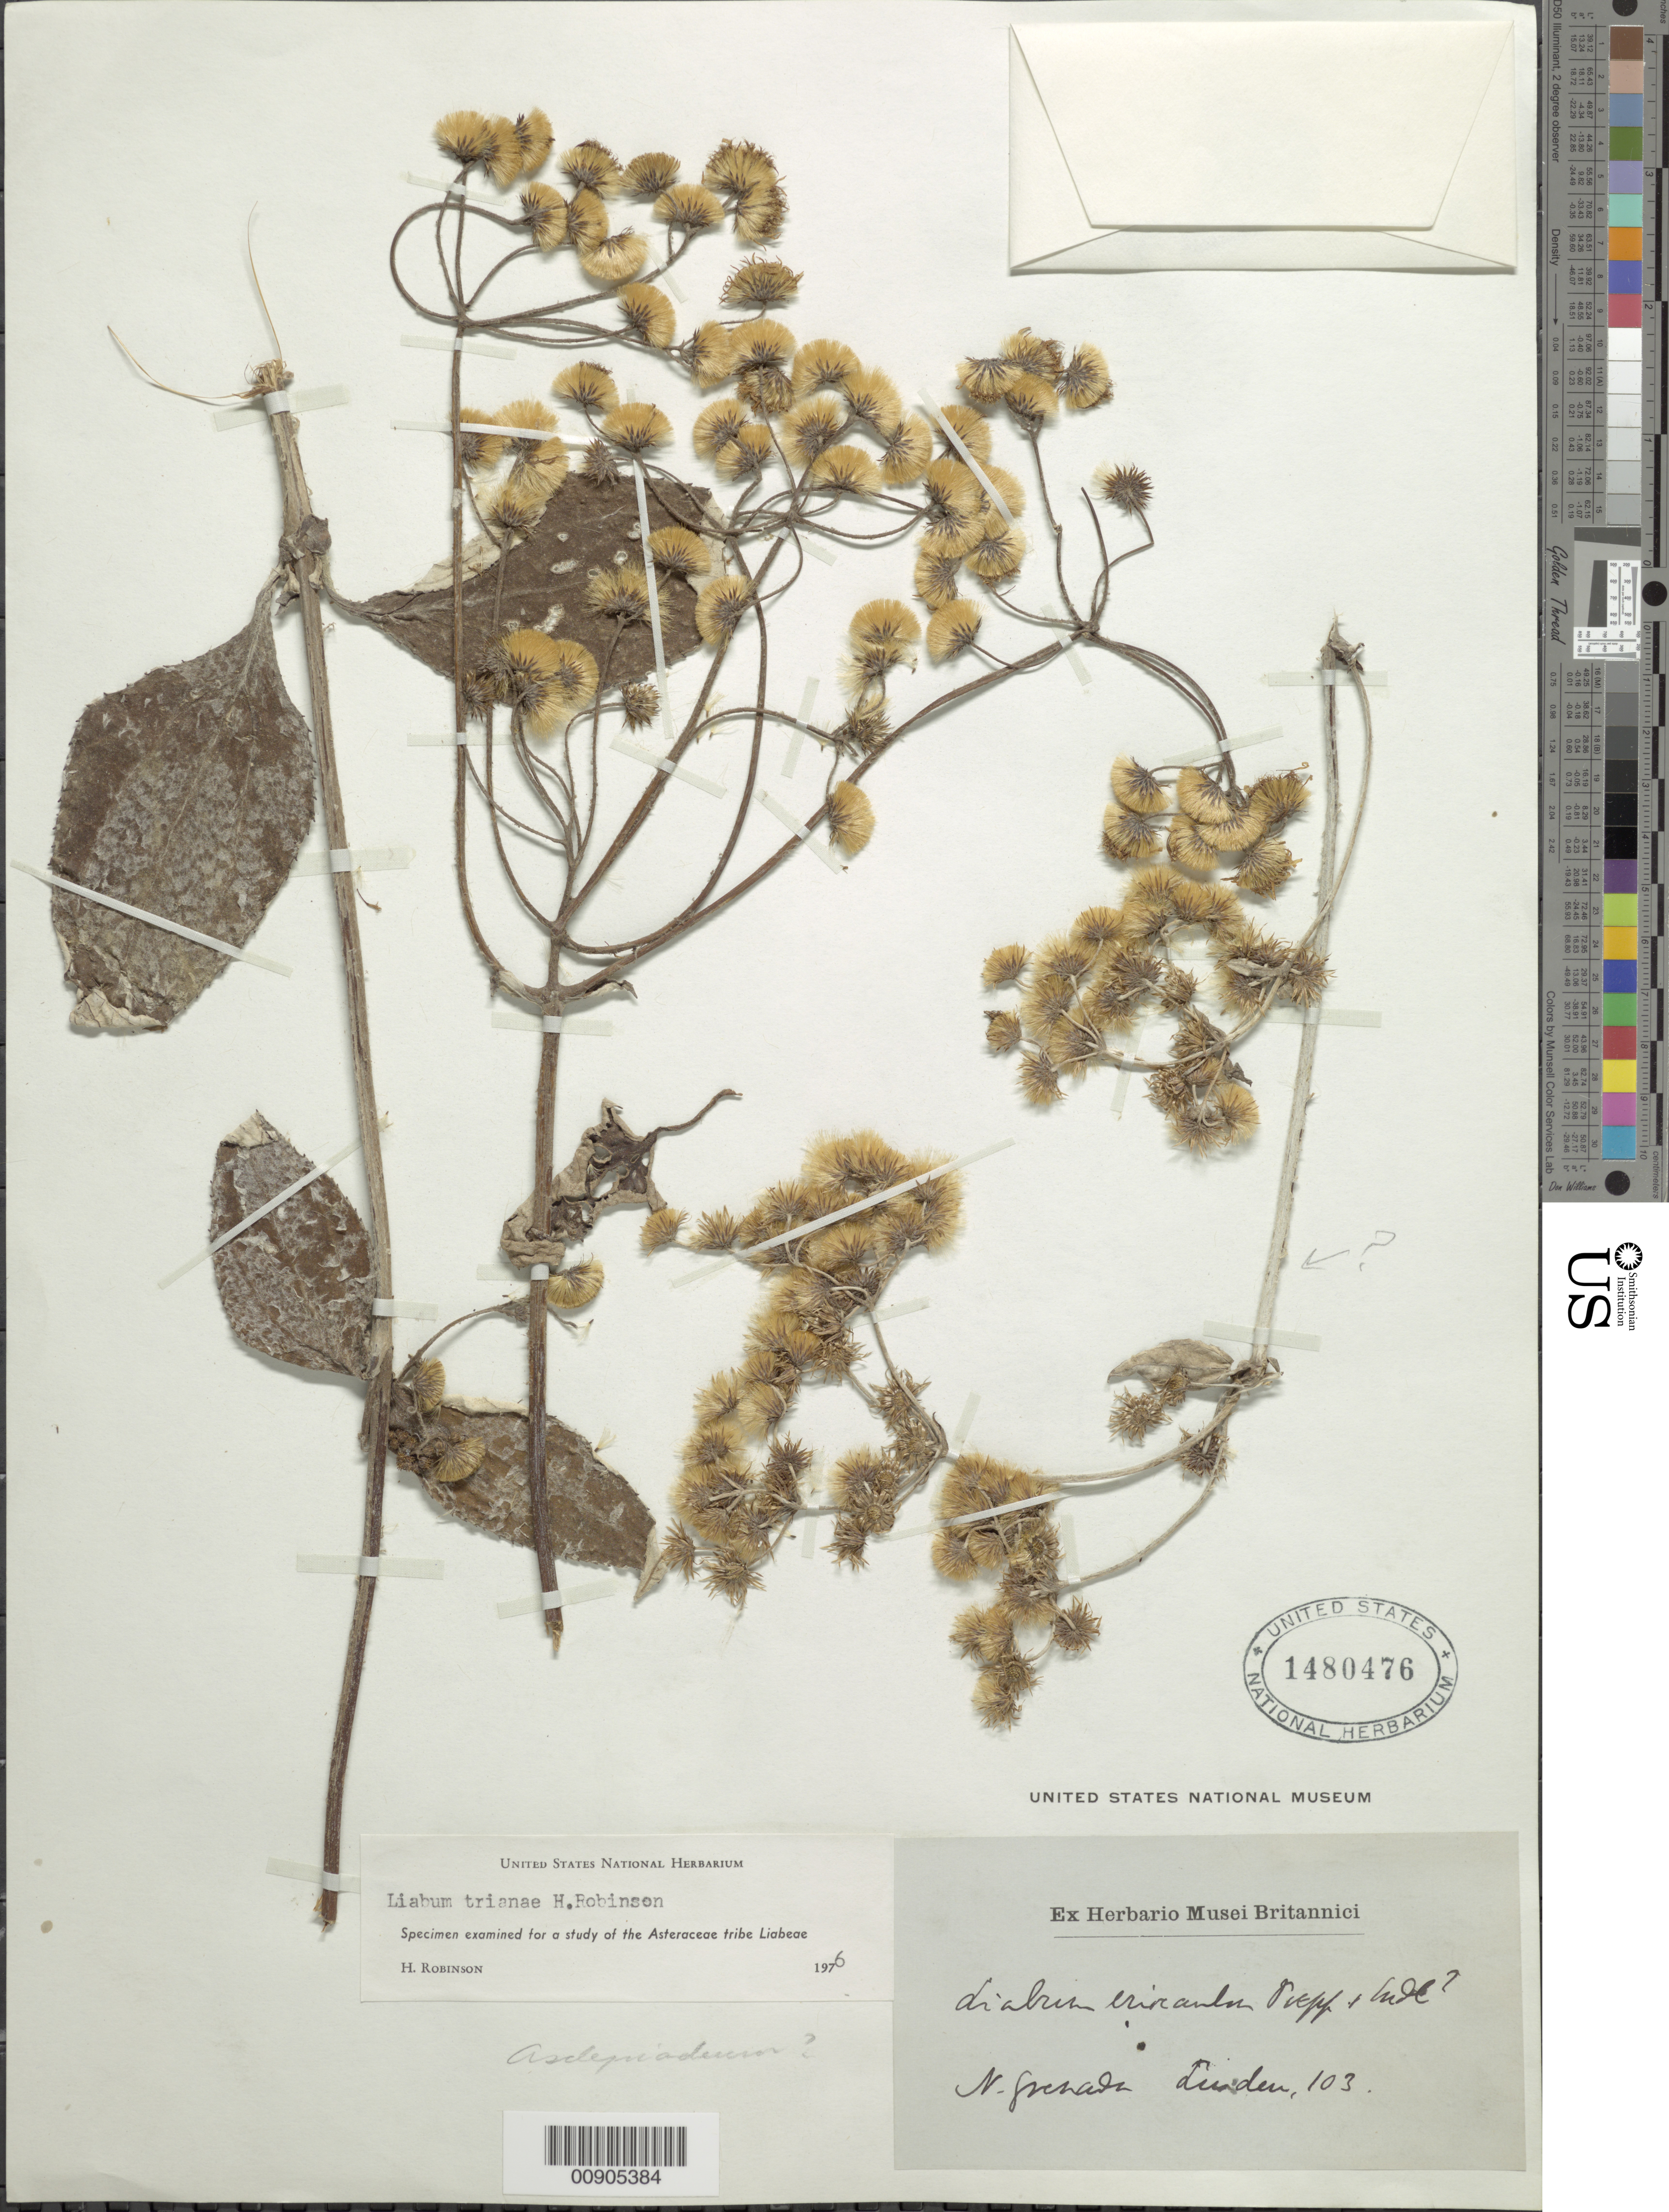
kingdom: Plantae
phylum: Tracheophyta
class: Magnoliopsida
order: Asterales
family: Asteraceae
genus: Liabum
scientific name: Liabum trianae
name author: H. Rob.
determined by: Robinson, Harold E., (US)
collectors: -- Linden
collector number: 103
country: Colombia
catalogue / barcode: US 1480476